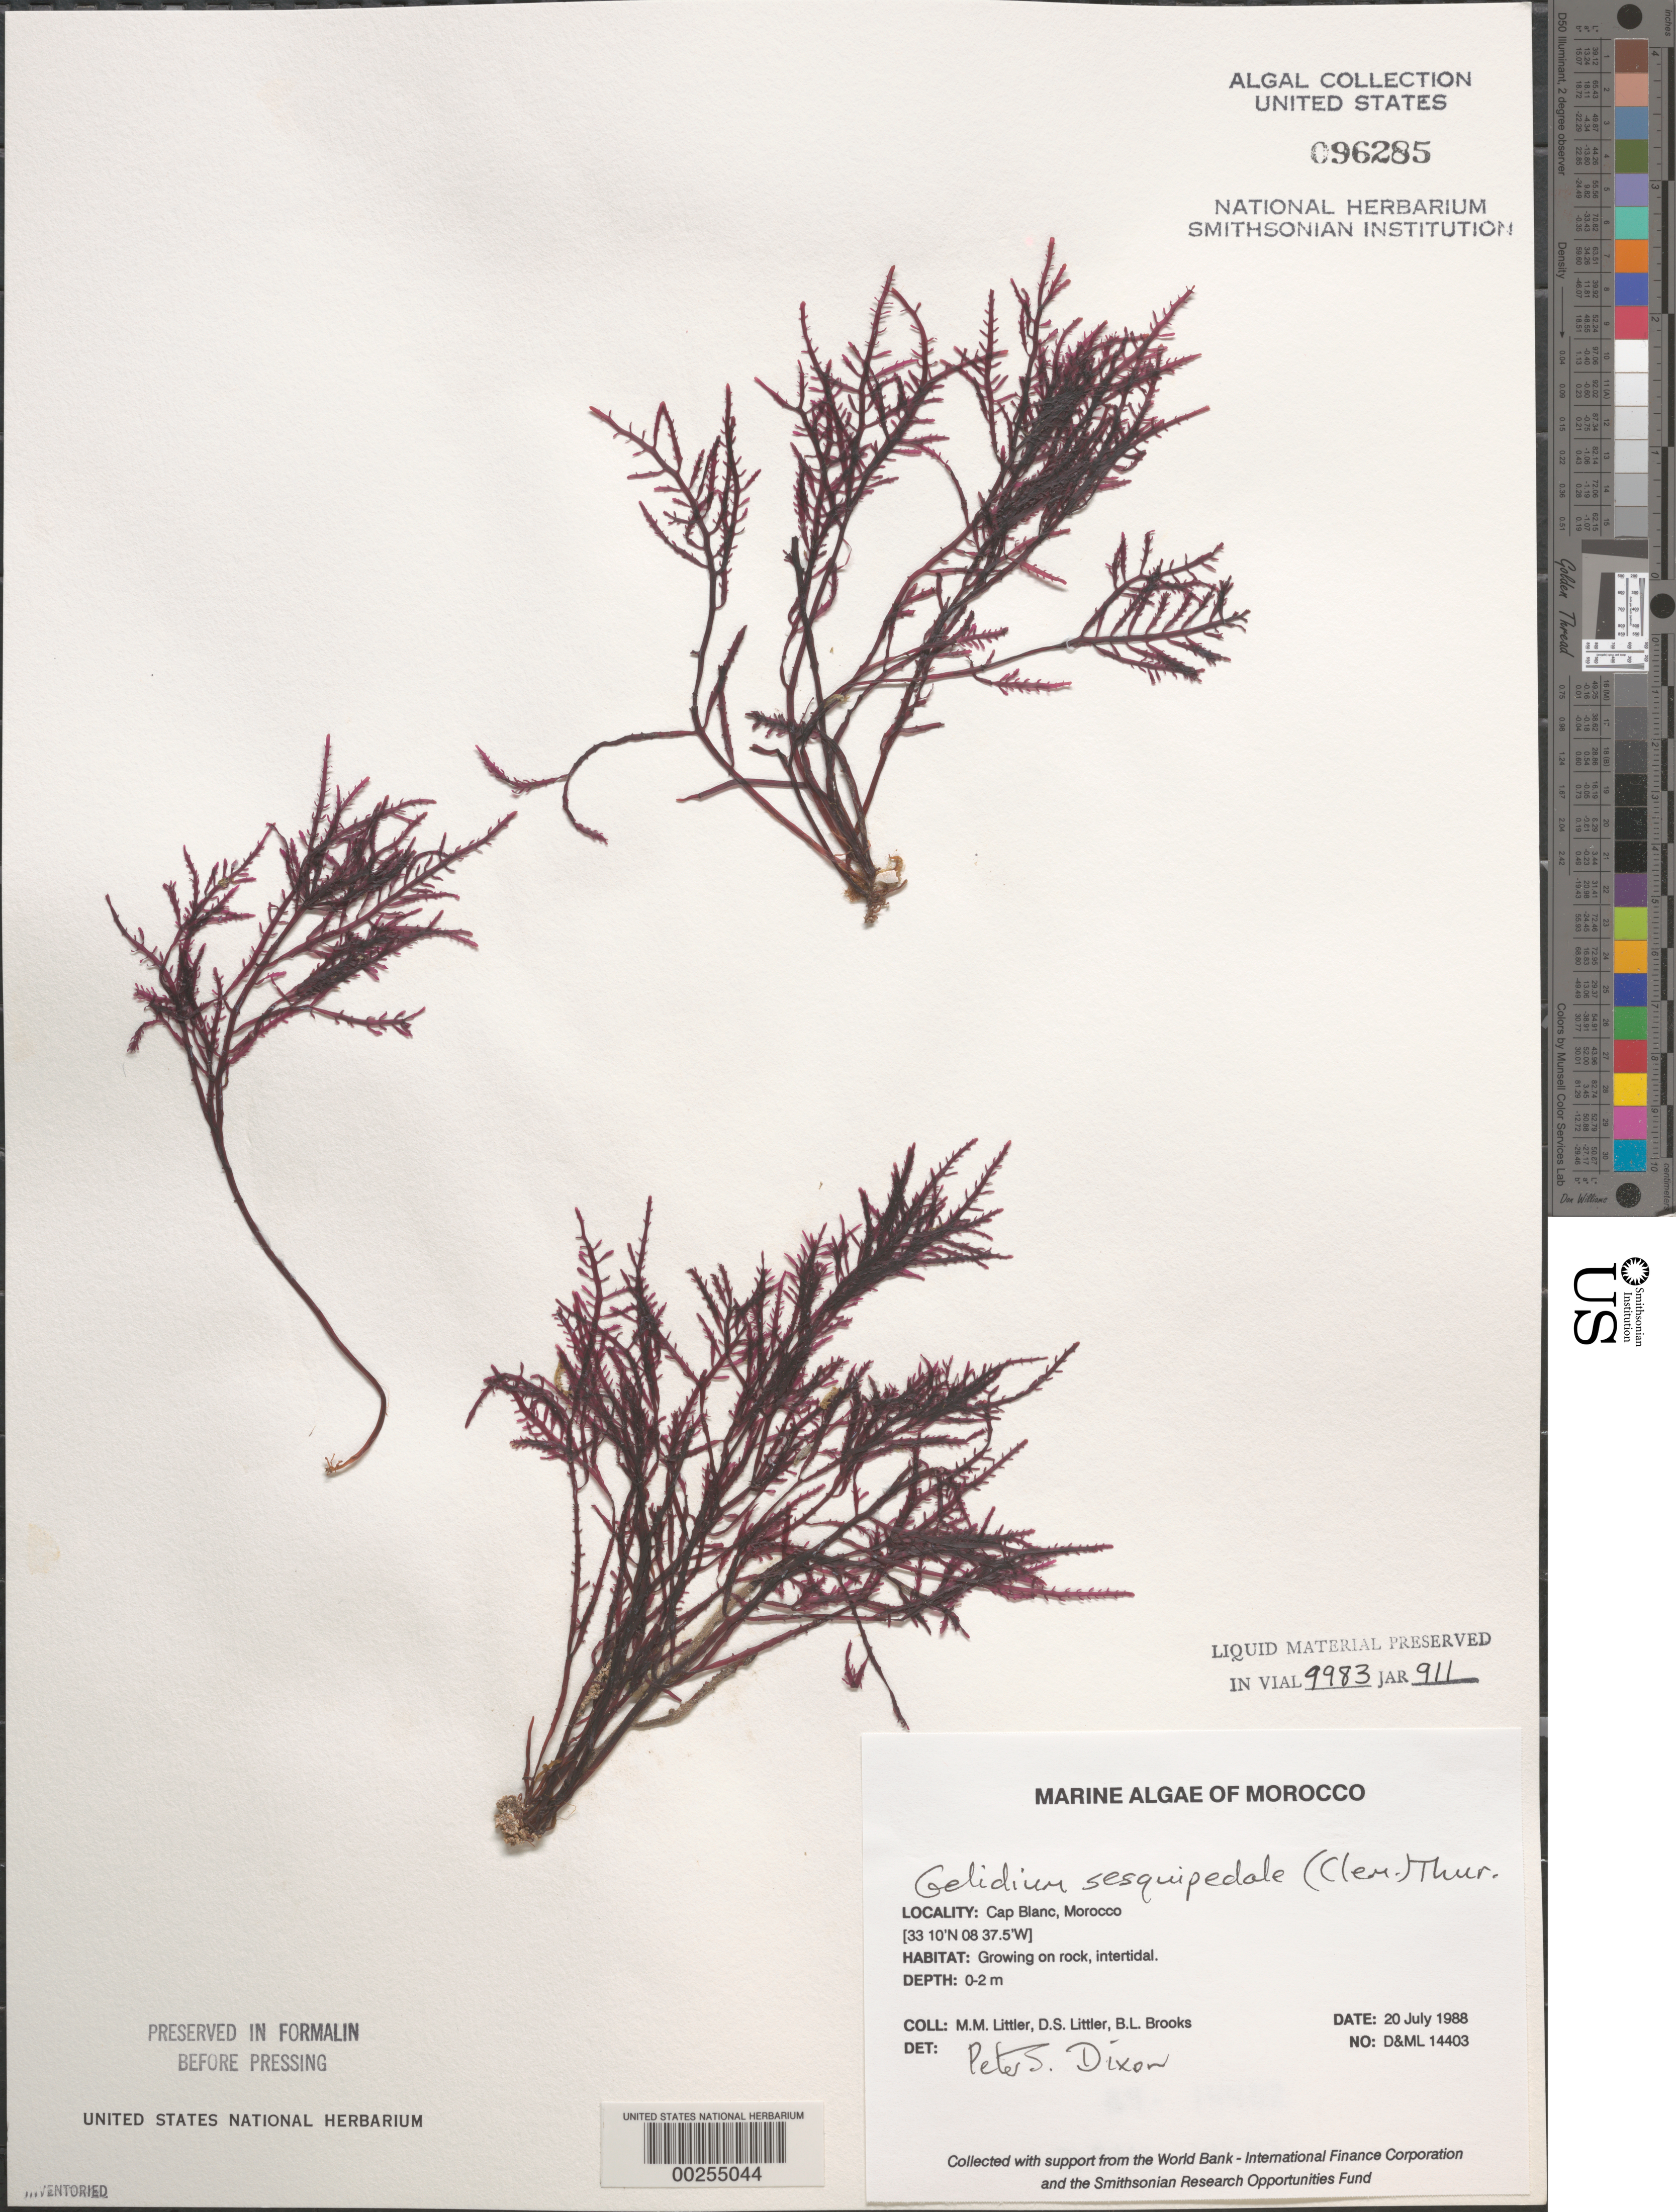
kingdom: Plantae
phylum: Rhodophyta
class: Florideophyceae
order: Gelidiales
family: Gelidiaceae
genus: Gelidium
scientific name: Gelidium corneum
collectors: M. M. Littler, D. S. Littler & B. Brooks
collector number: D&ML 14403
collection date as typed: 20 Jul 1988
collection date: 1988-07-20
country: Morocco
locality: Cap Blanc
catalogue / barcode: US 96285